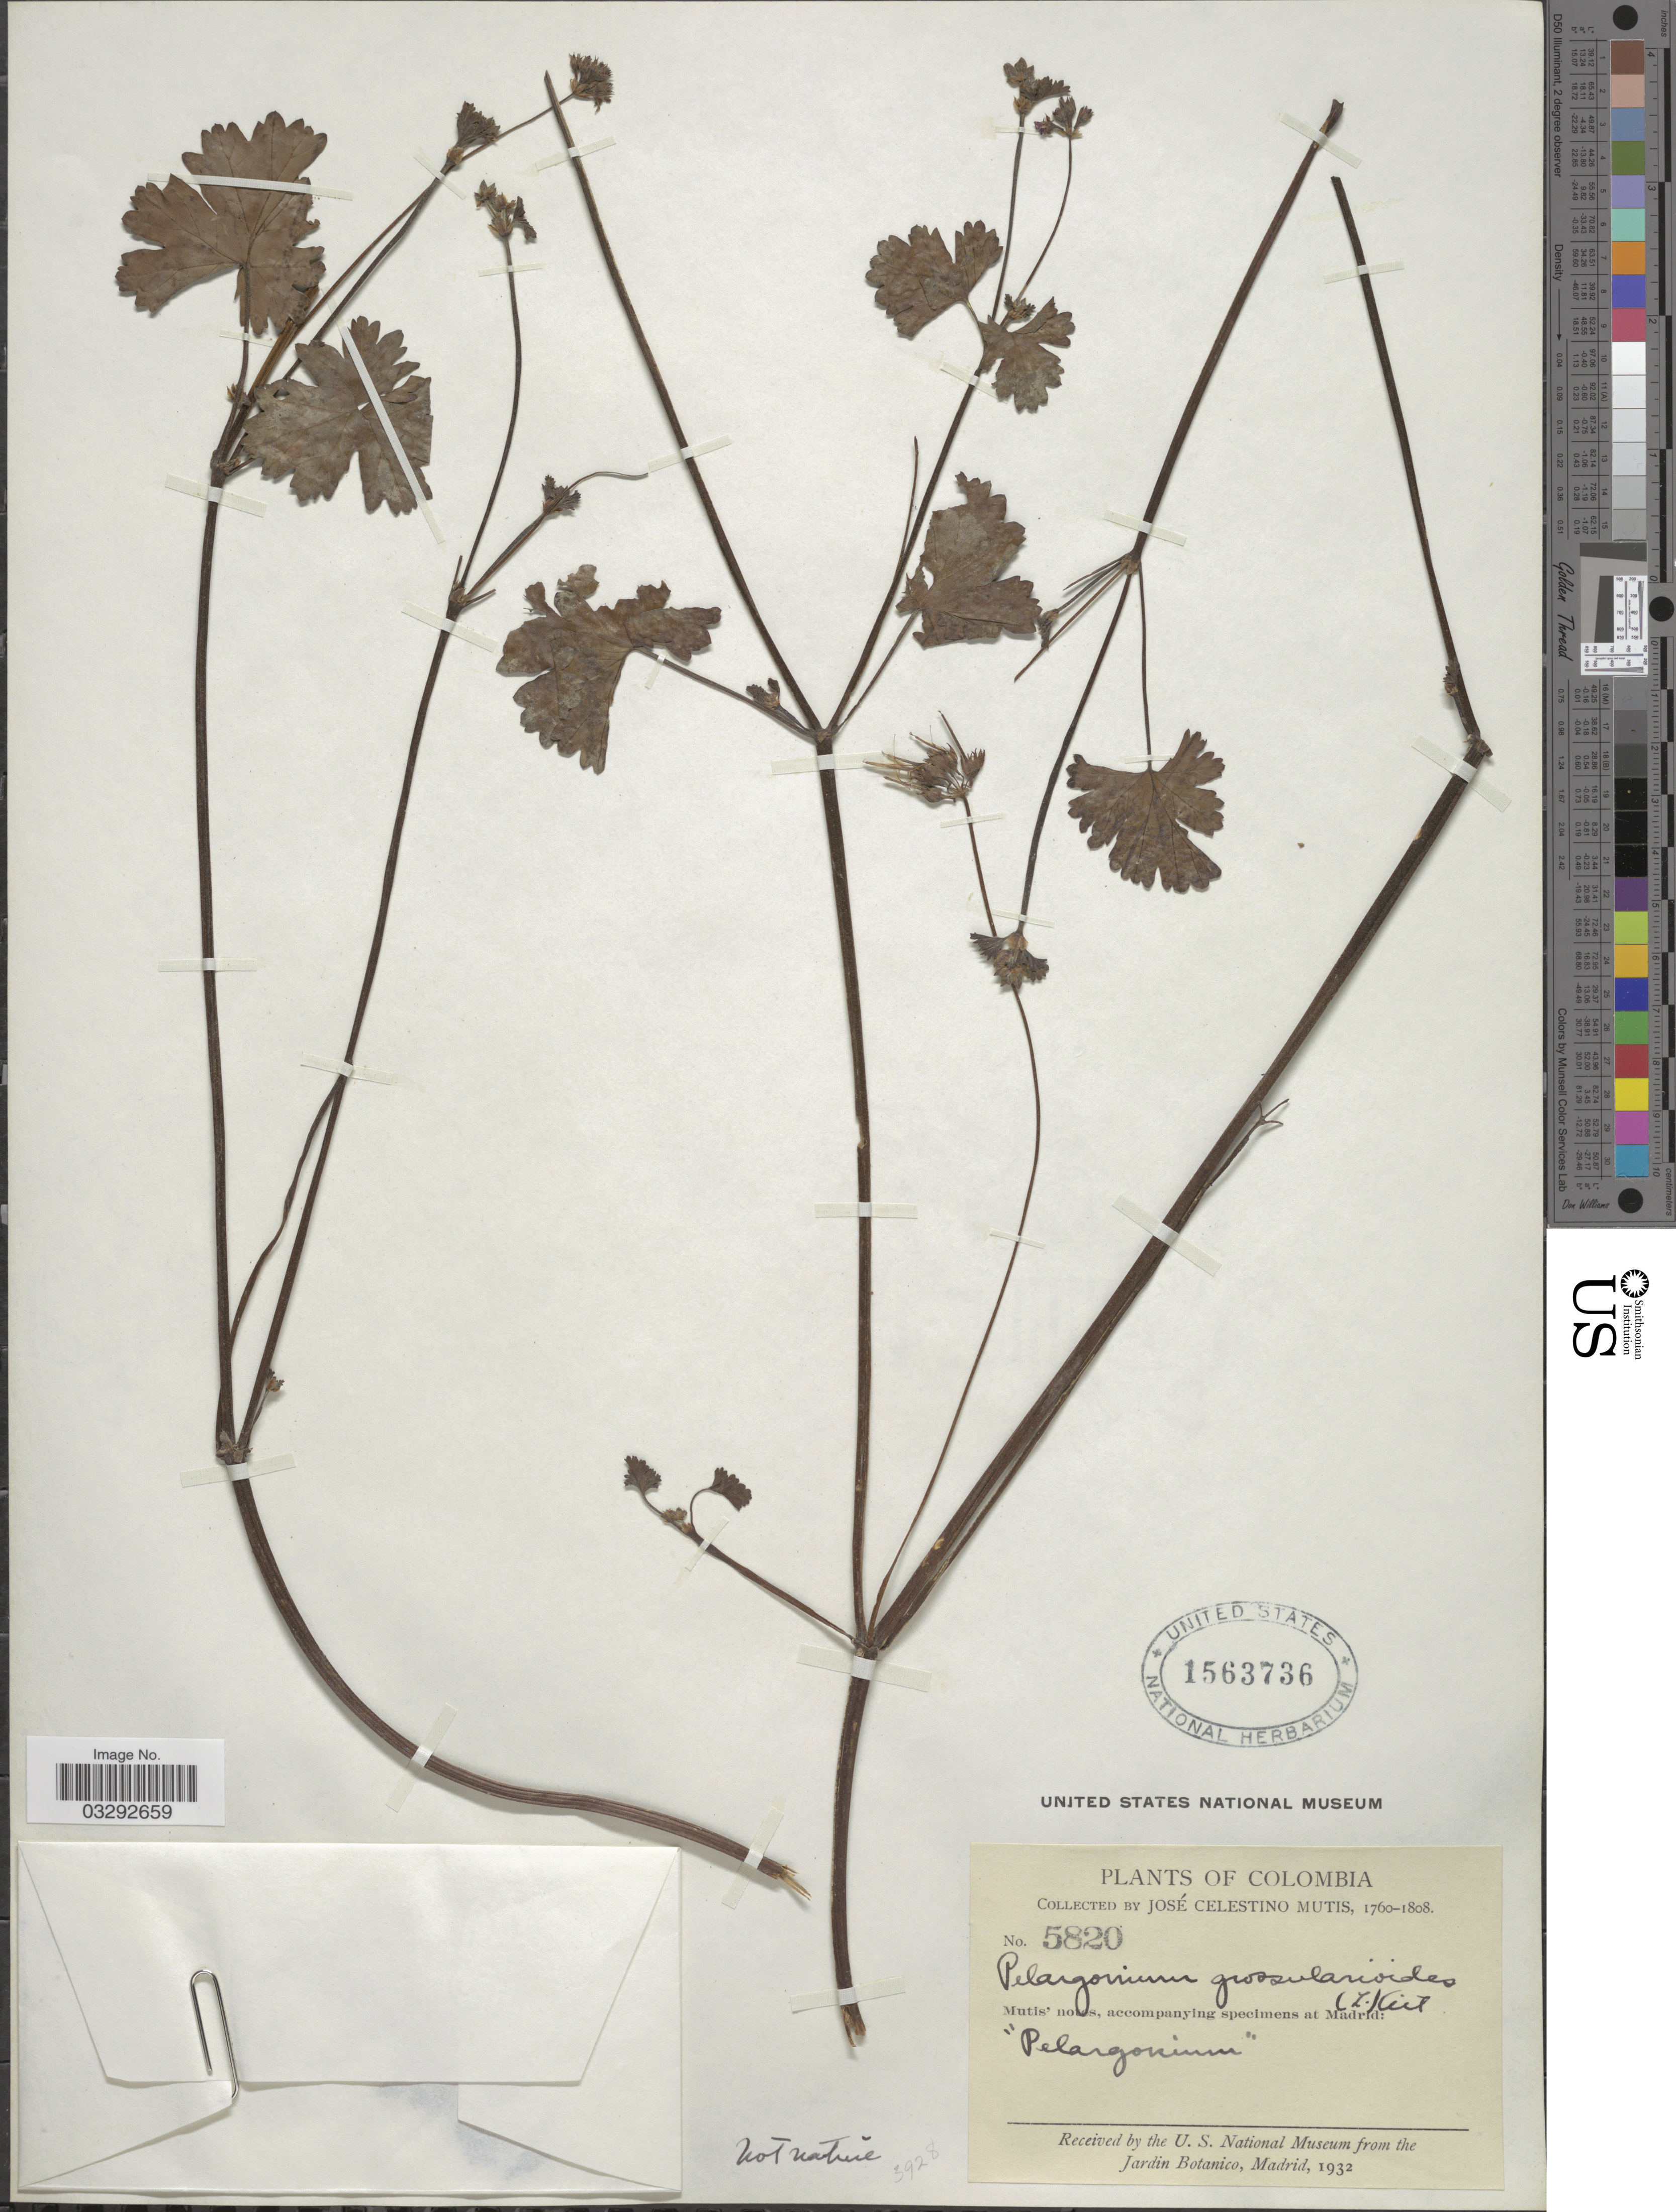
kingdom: Plantae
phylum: Tracheophyta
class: Magnoliopsida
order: Geraniales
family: Geraniaceae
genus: Pelargonium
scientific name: Pelargonium grossularioides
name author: (L.) L'Hér.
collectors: J. C. B. Mutis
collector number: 5820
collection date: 1760/1808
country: Colombia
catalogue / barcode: US 1563736